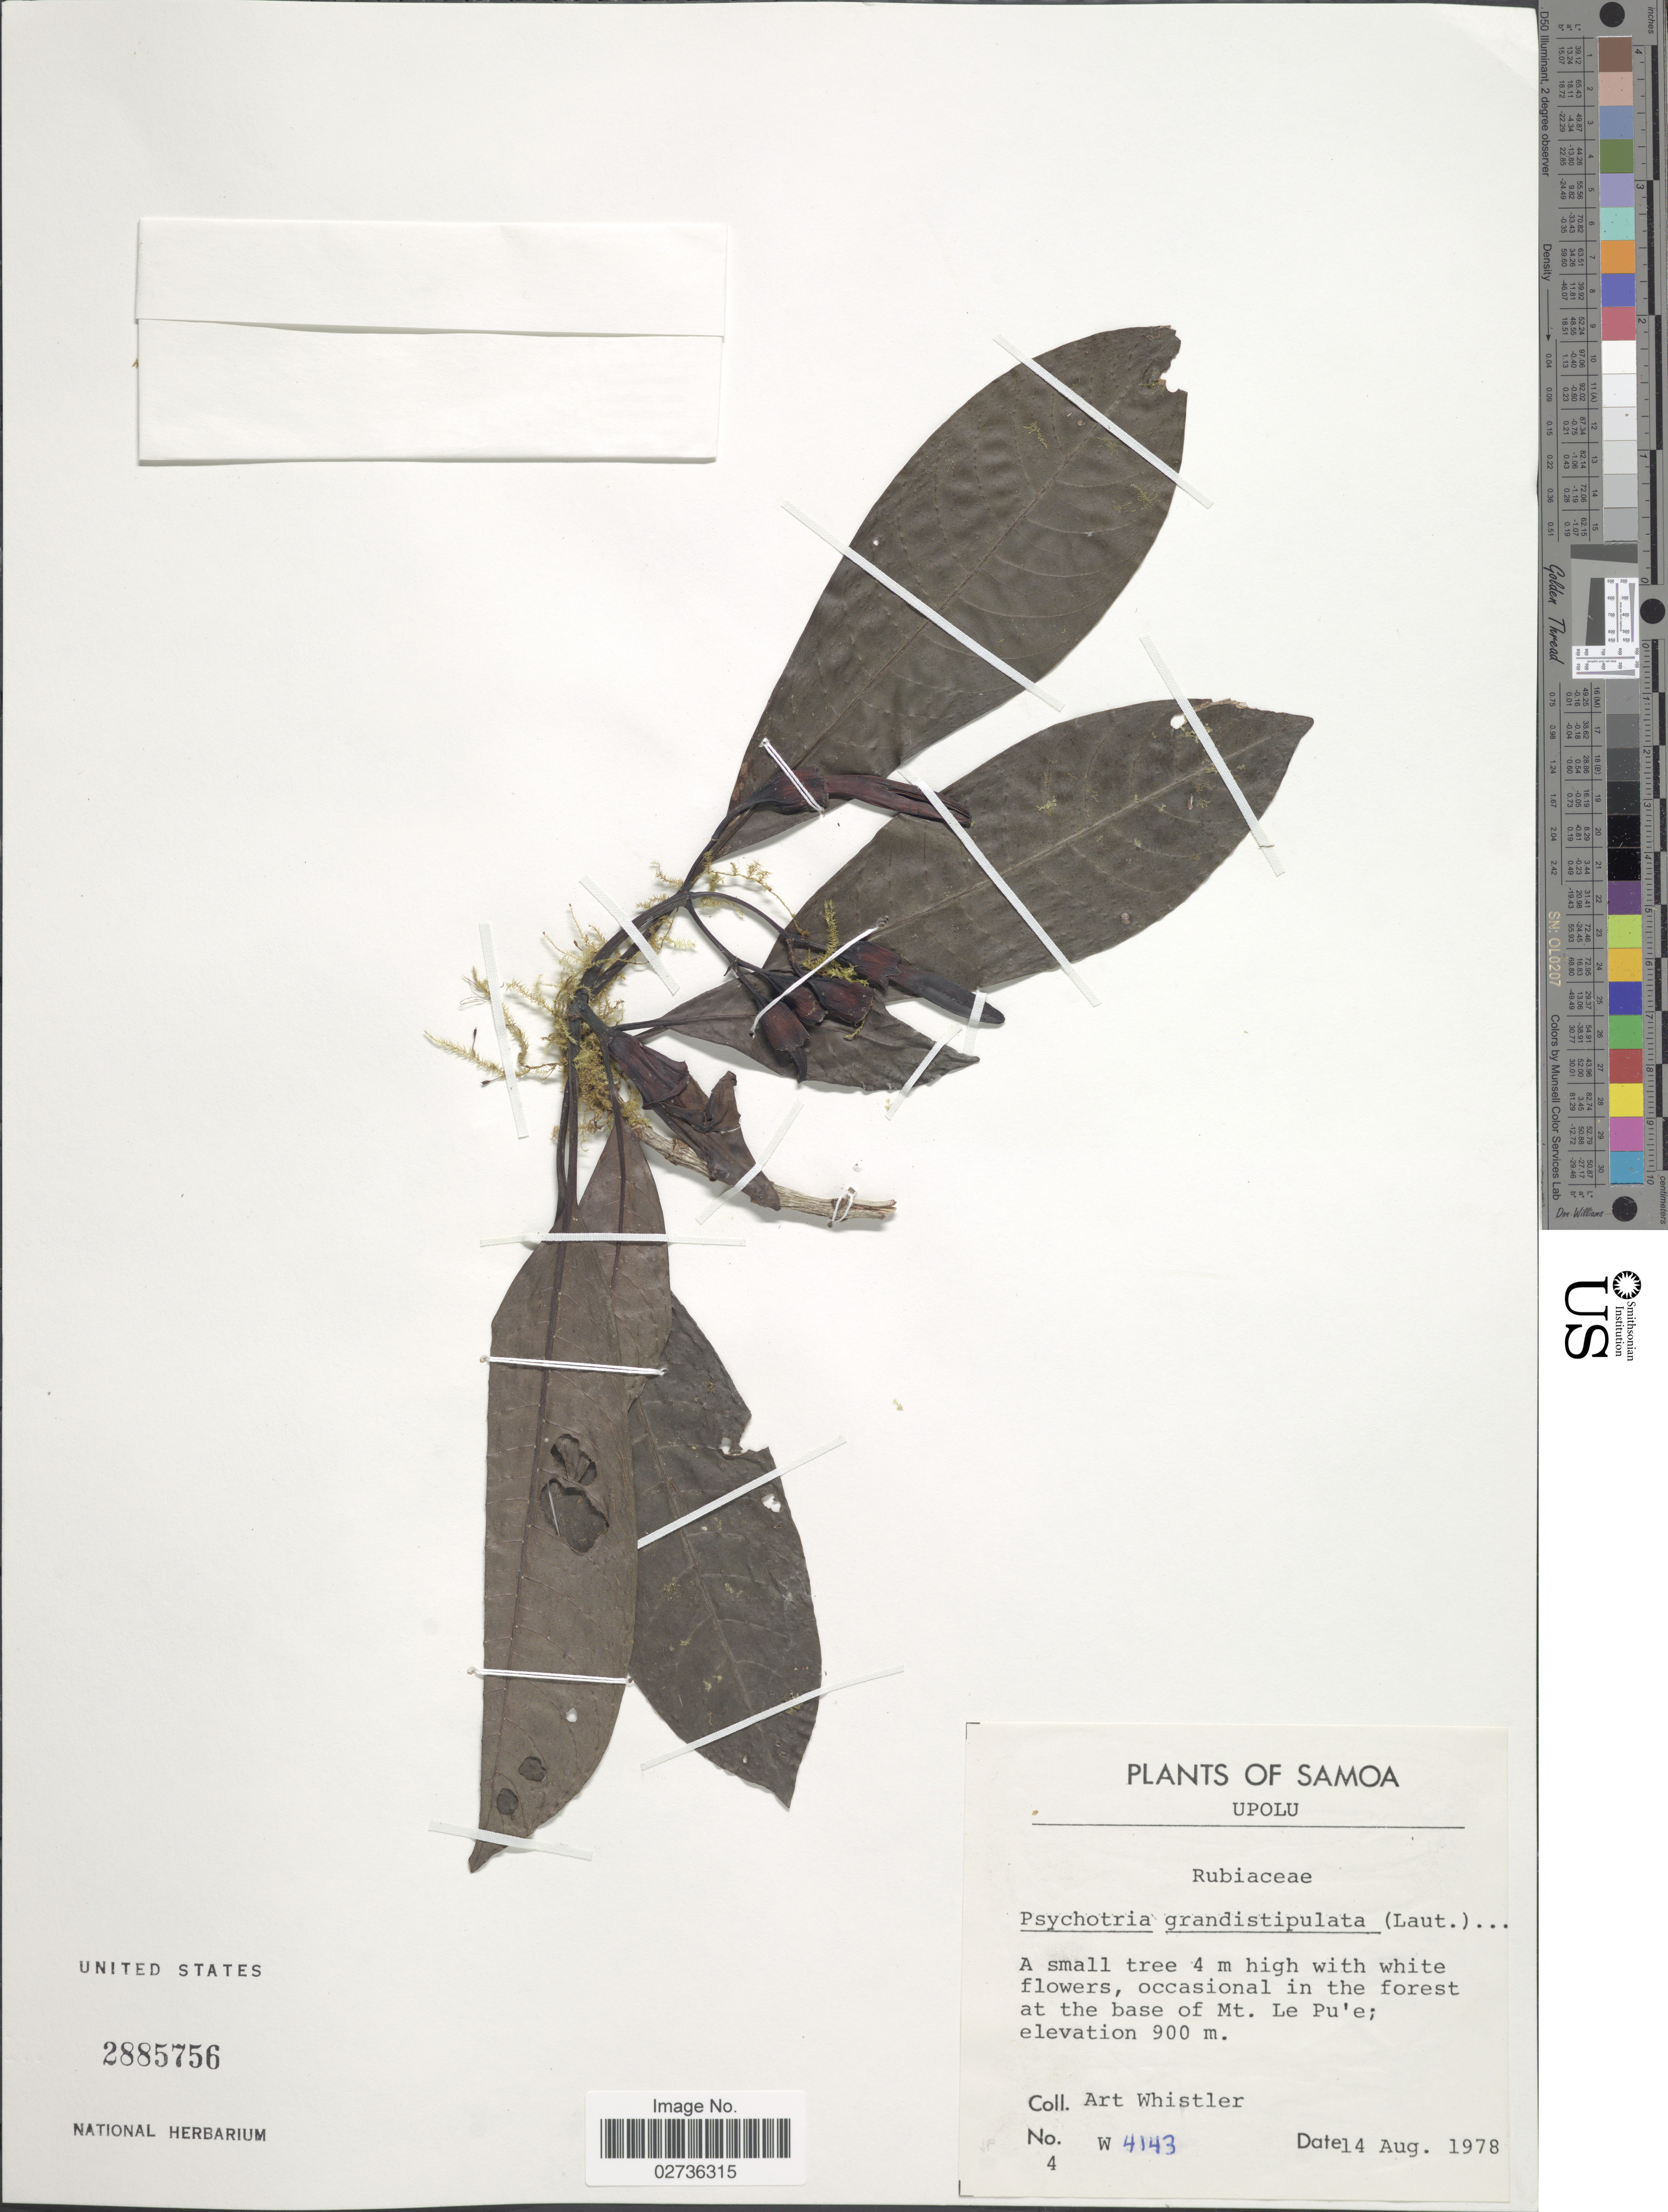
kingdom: Plantae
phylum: Tracheophyta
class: Magnoliopsida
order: Gentianales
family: Rubiaceae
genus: Psychotria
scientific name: Psychotria grandistipula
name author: Standl.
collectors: A. Whistler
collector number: W4143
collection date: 1978-08-14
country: Samoa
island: Upolu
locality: Occasional in the forest at the base of Mt. Le Pu'e.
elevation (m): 900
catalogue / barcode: US 2885756